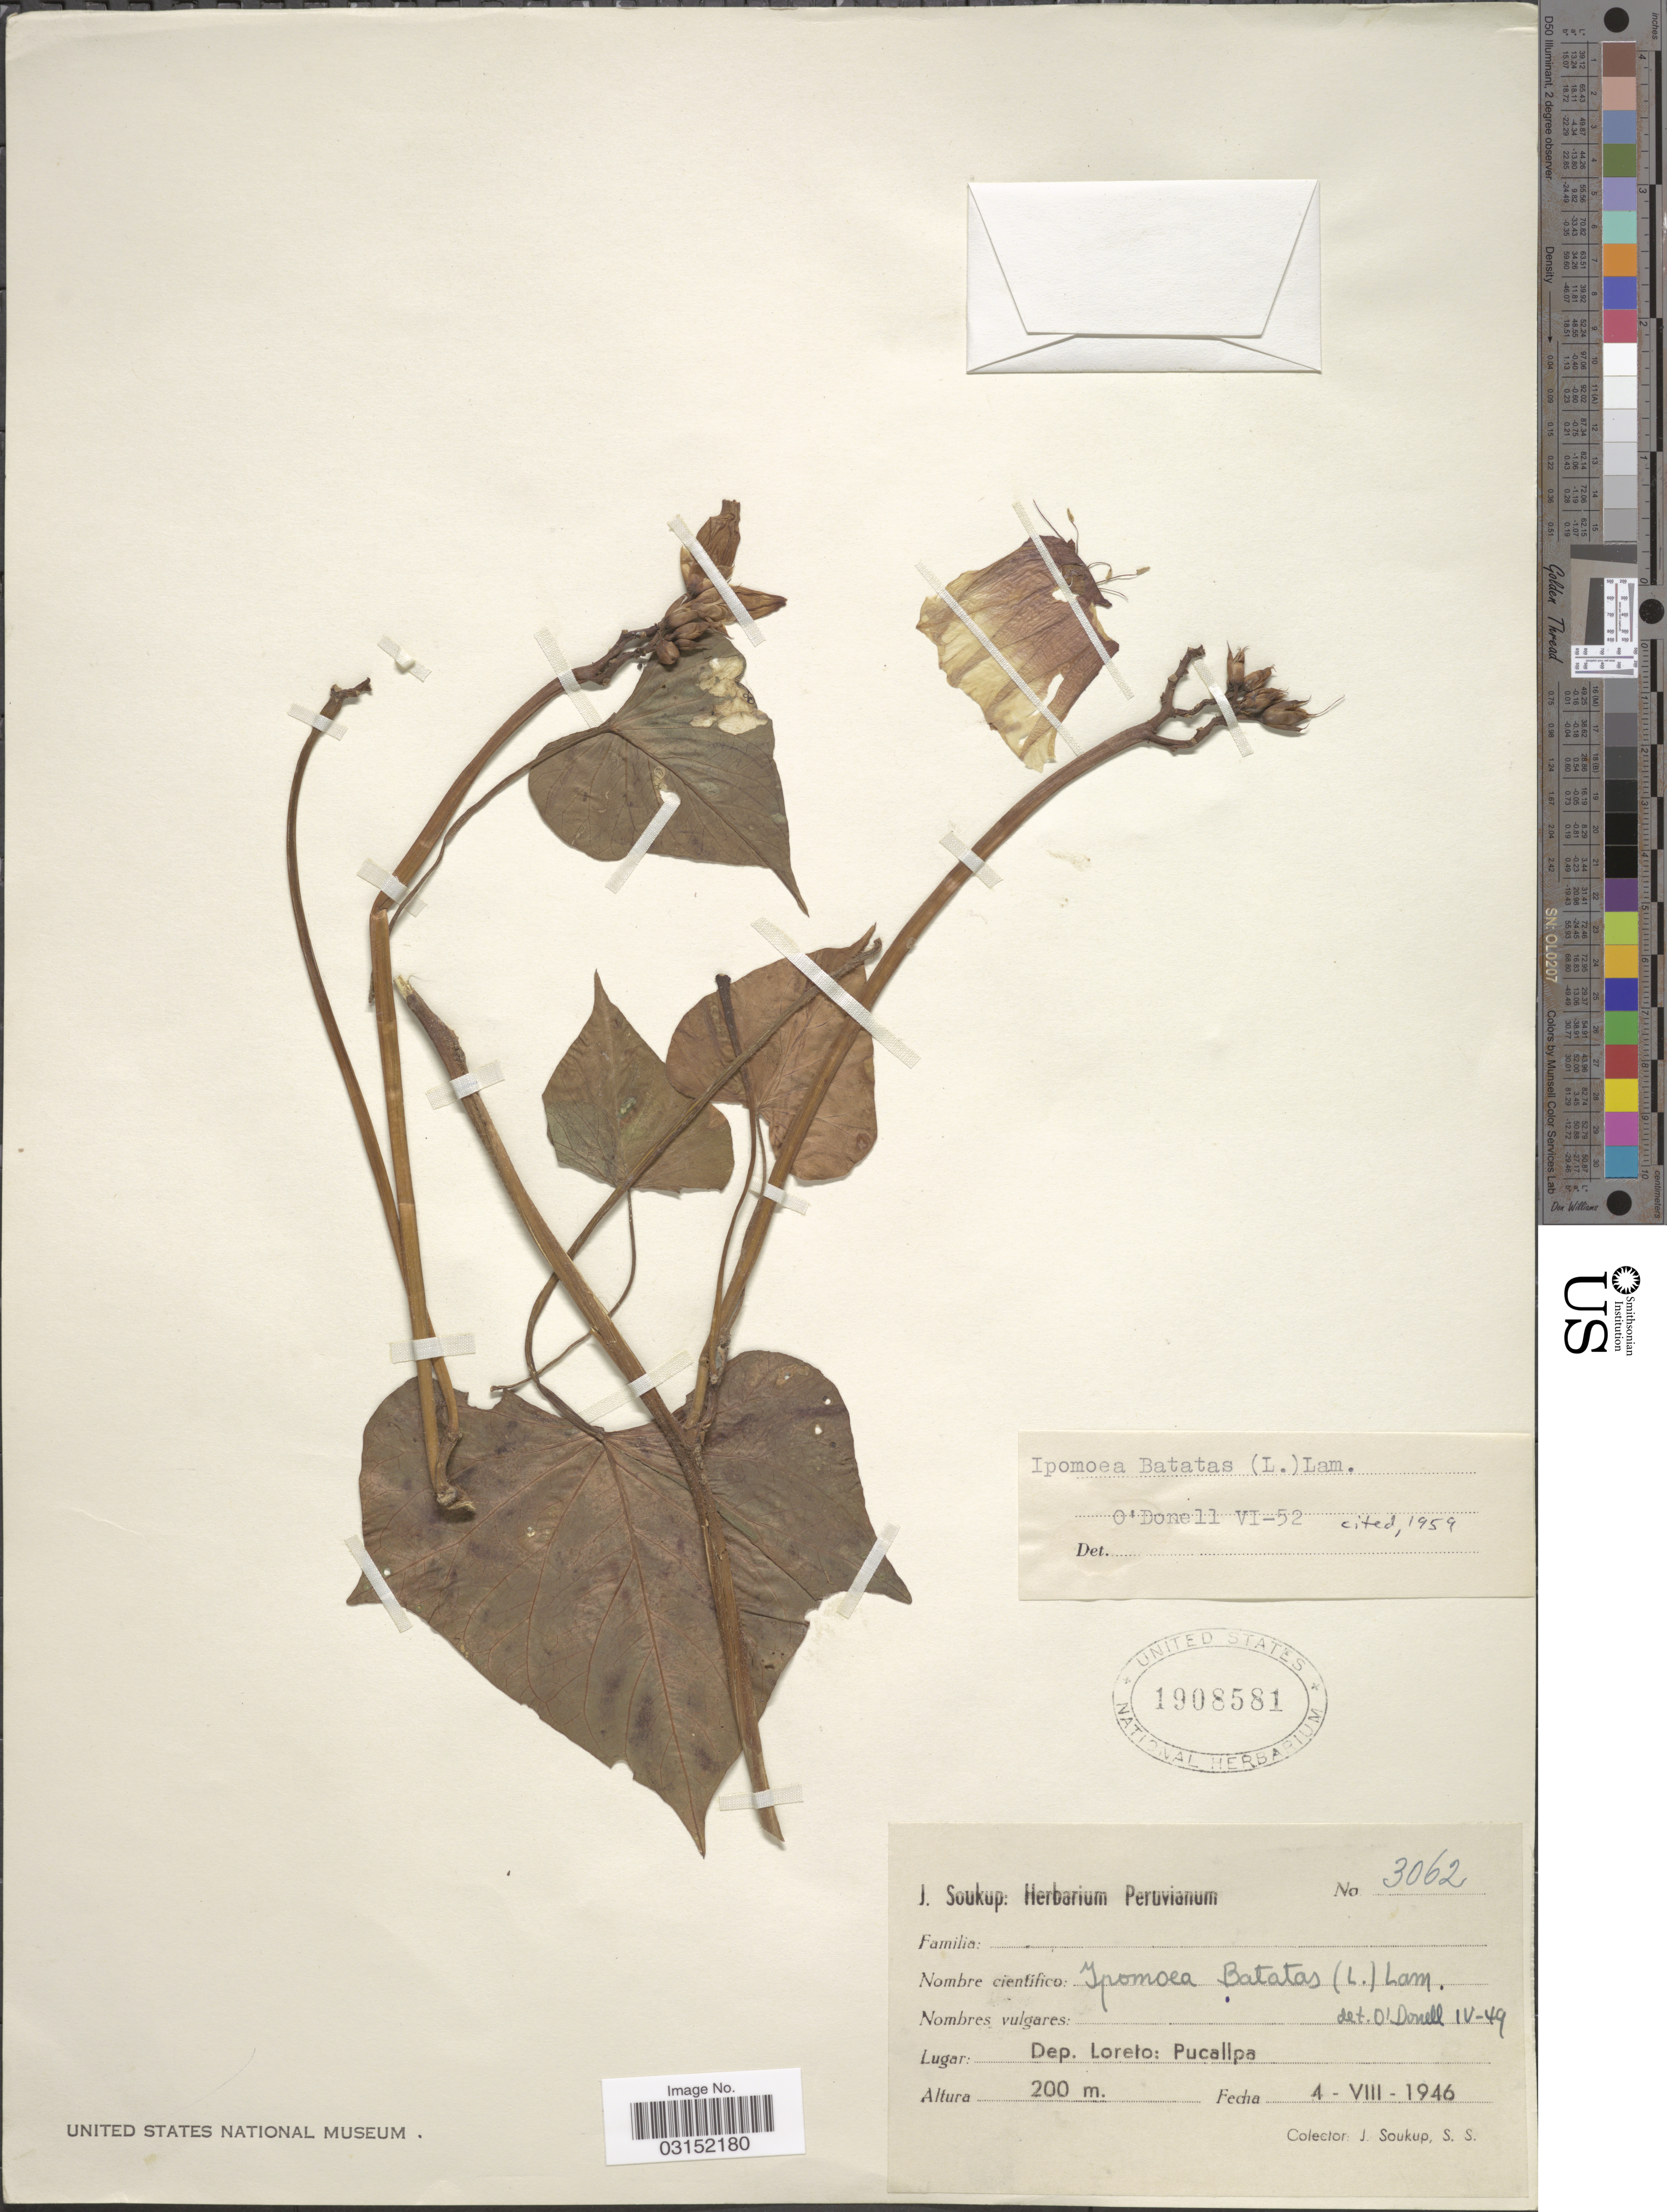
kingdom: Plantae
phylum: Tracheophyta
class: Magnoliopsida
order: Solanales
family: Convolvulaceae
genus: Ipomoea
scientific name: Ipomoea batatas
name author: (L.) Lam.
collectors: J. Soukup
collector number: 3062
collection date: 1946-08-04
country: Peru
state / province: Loreto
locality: Dep. Loreto: Pucallpa.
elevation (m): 200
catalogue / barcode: US 1908581